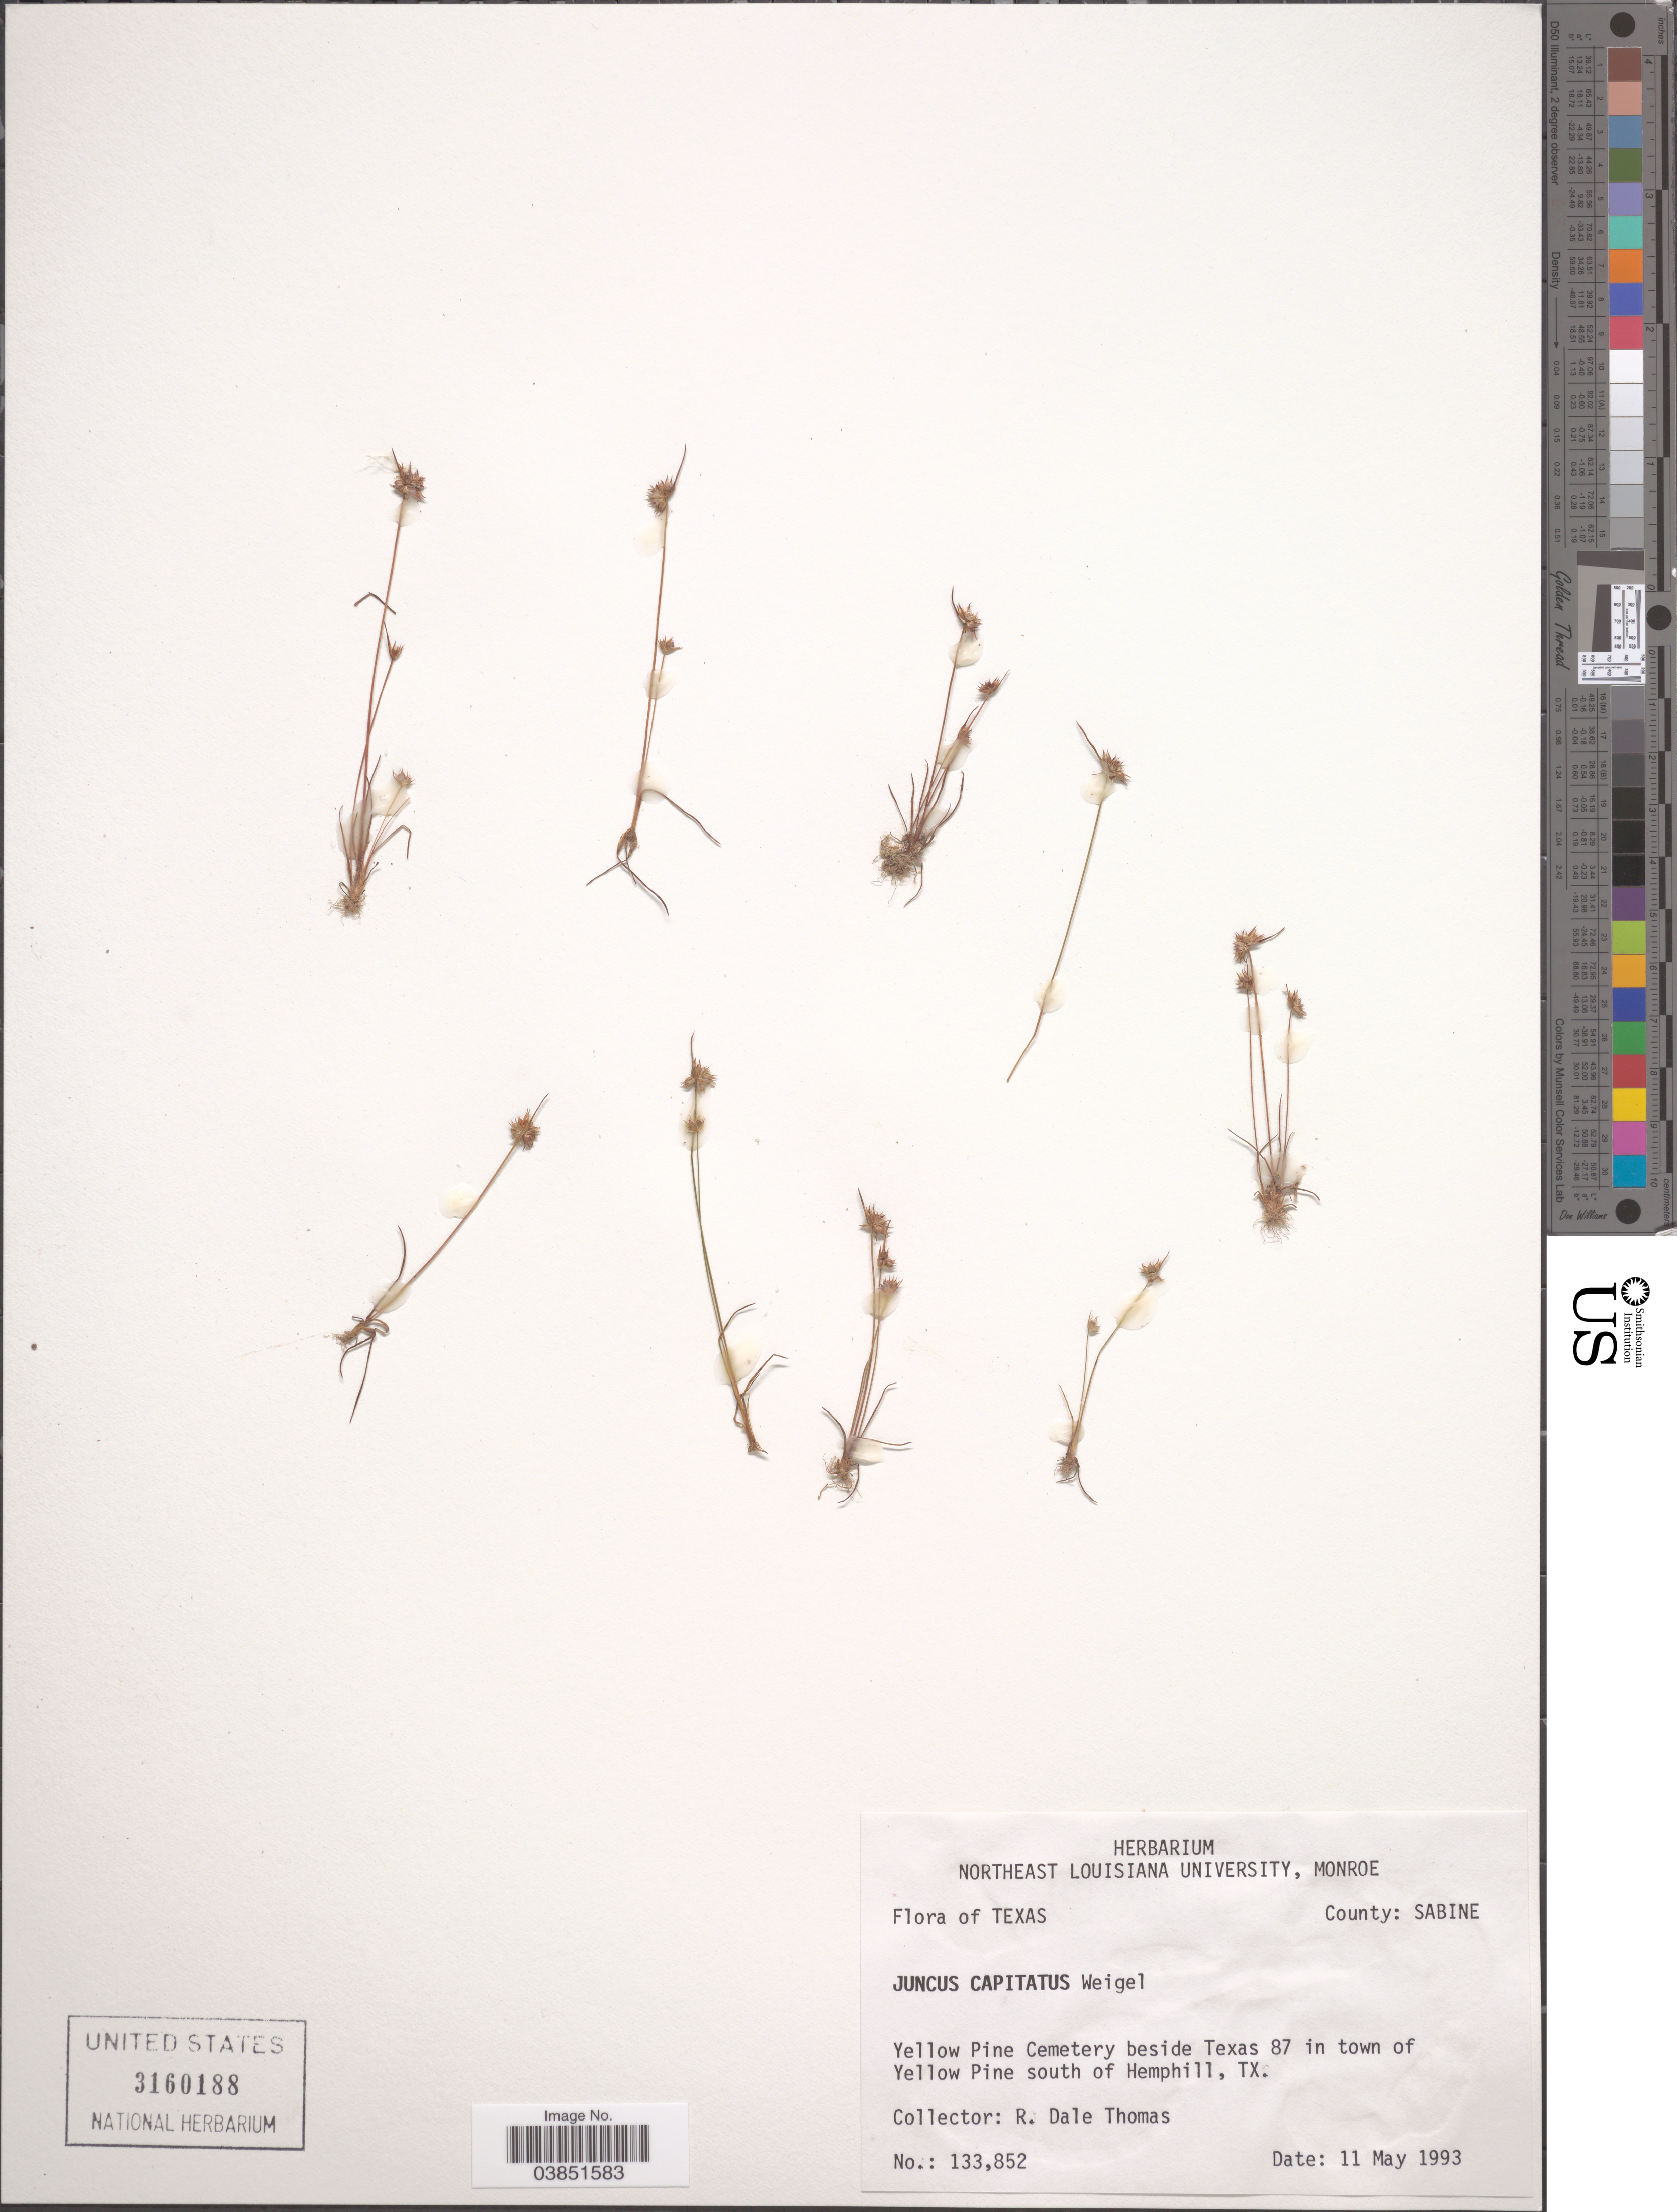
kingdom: Plantae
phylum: Tracheophyta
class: Liliopsida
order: Poales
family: Juncaceae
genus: Juncus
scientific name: Juncus capitatus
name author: Weigel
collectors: R. Thomas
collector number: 133852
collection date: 1993-05-11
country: United States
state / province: Texas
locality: County: Sabine. Yellow Pine Cemetery beside Texas 87 in town of Yellow Pine south of Hemphill.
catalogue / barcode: US 3160188